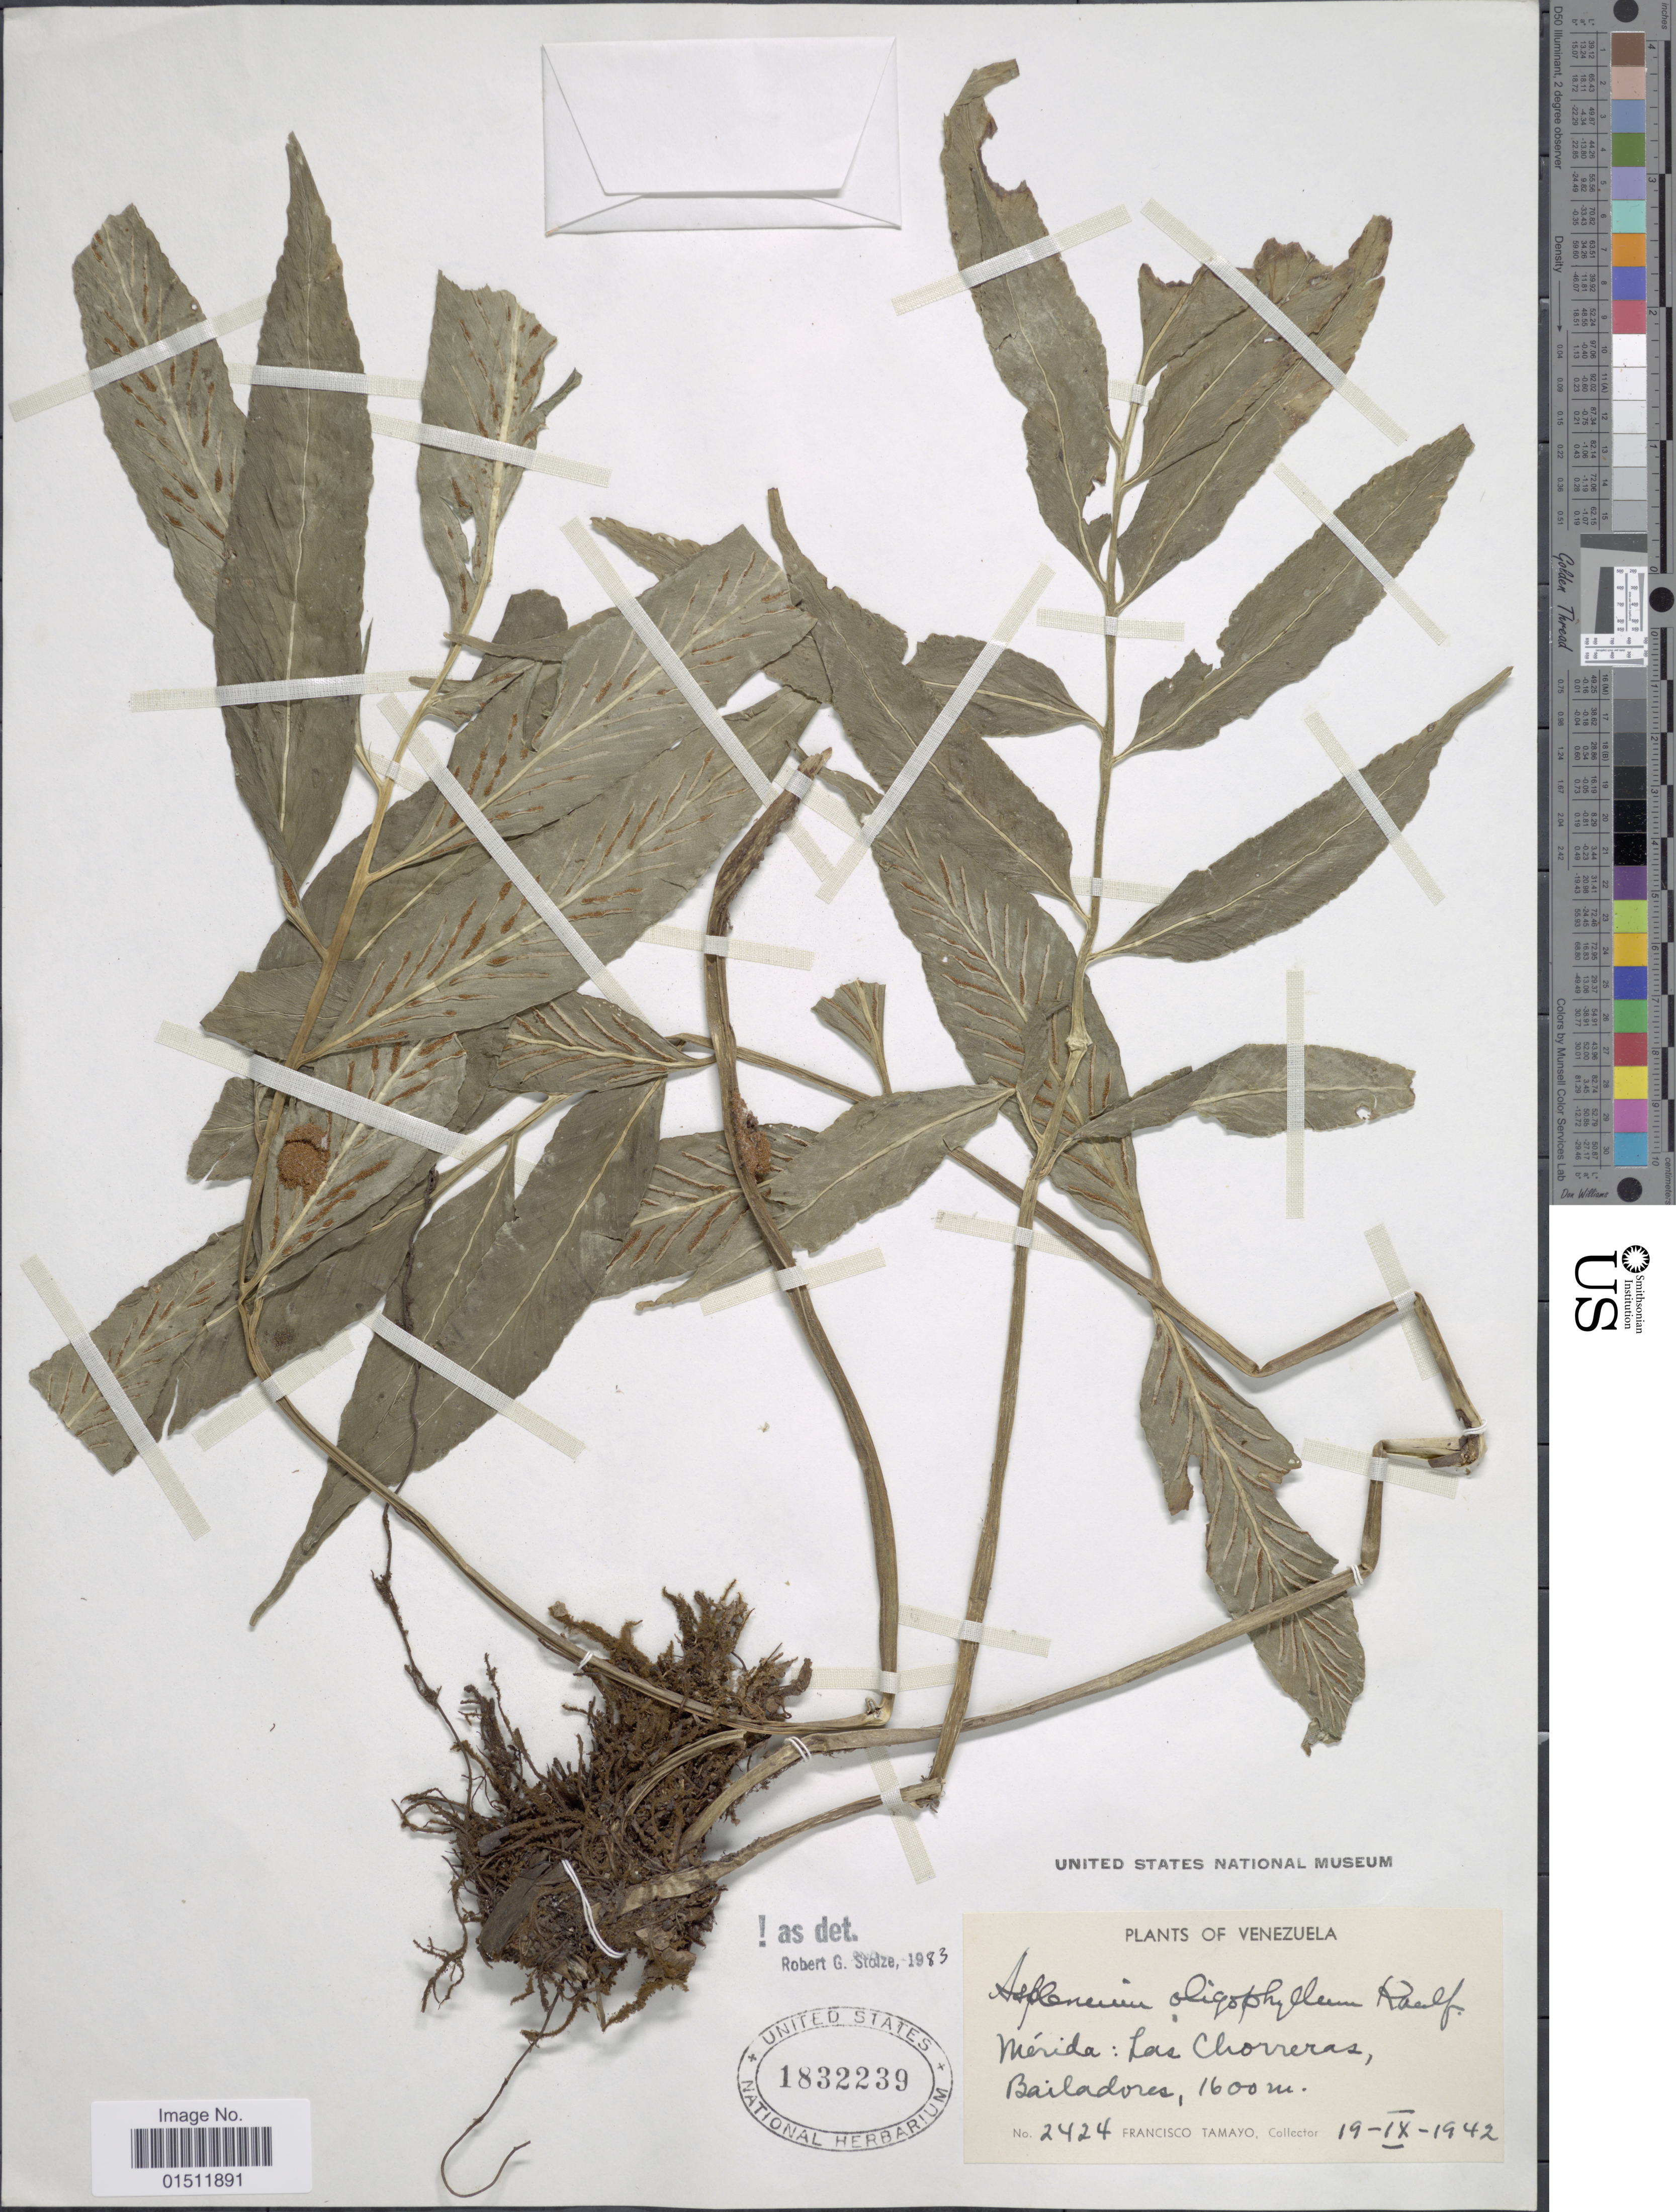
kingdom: Plantae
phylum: Tracheophyta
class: Polypodiopsida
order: Polypodiales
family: Aspleniaceae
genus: Asplenium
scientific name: Asplenium oligophyllum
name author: Kaulf.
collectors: F. Tamayo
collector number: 2424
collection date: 1942-09-19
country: Venezuela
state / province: Mérida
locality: Merida: Las Chorreras Bailadores.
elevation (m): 1600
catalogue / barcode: US 1832239